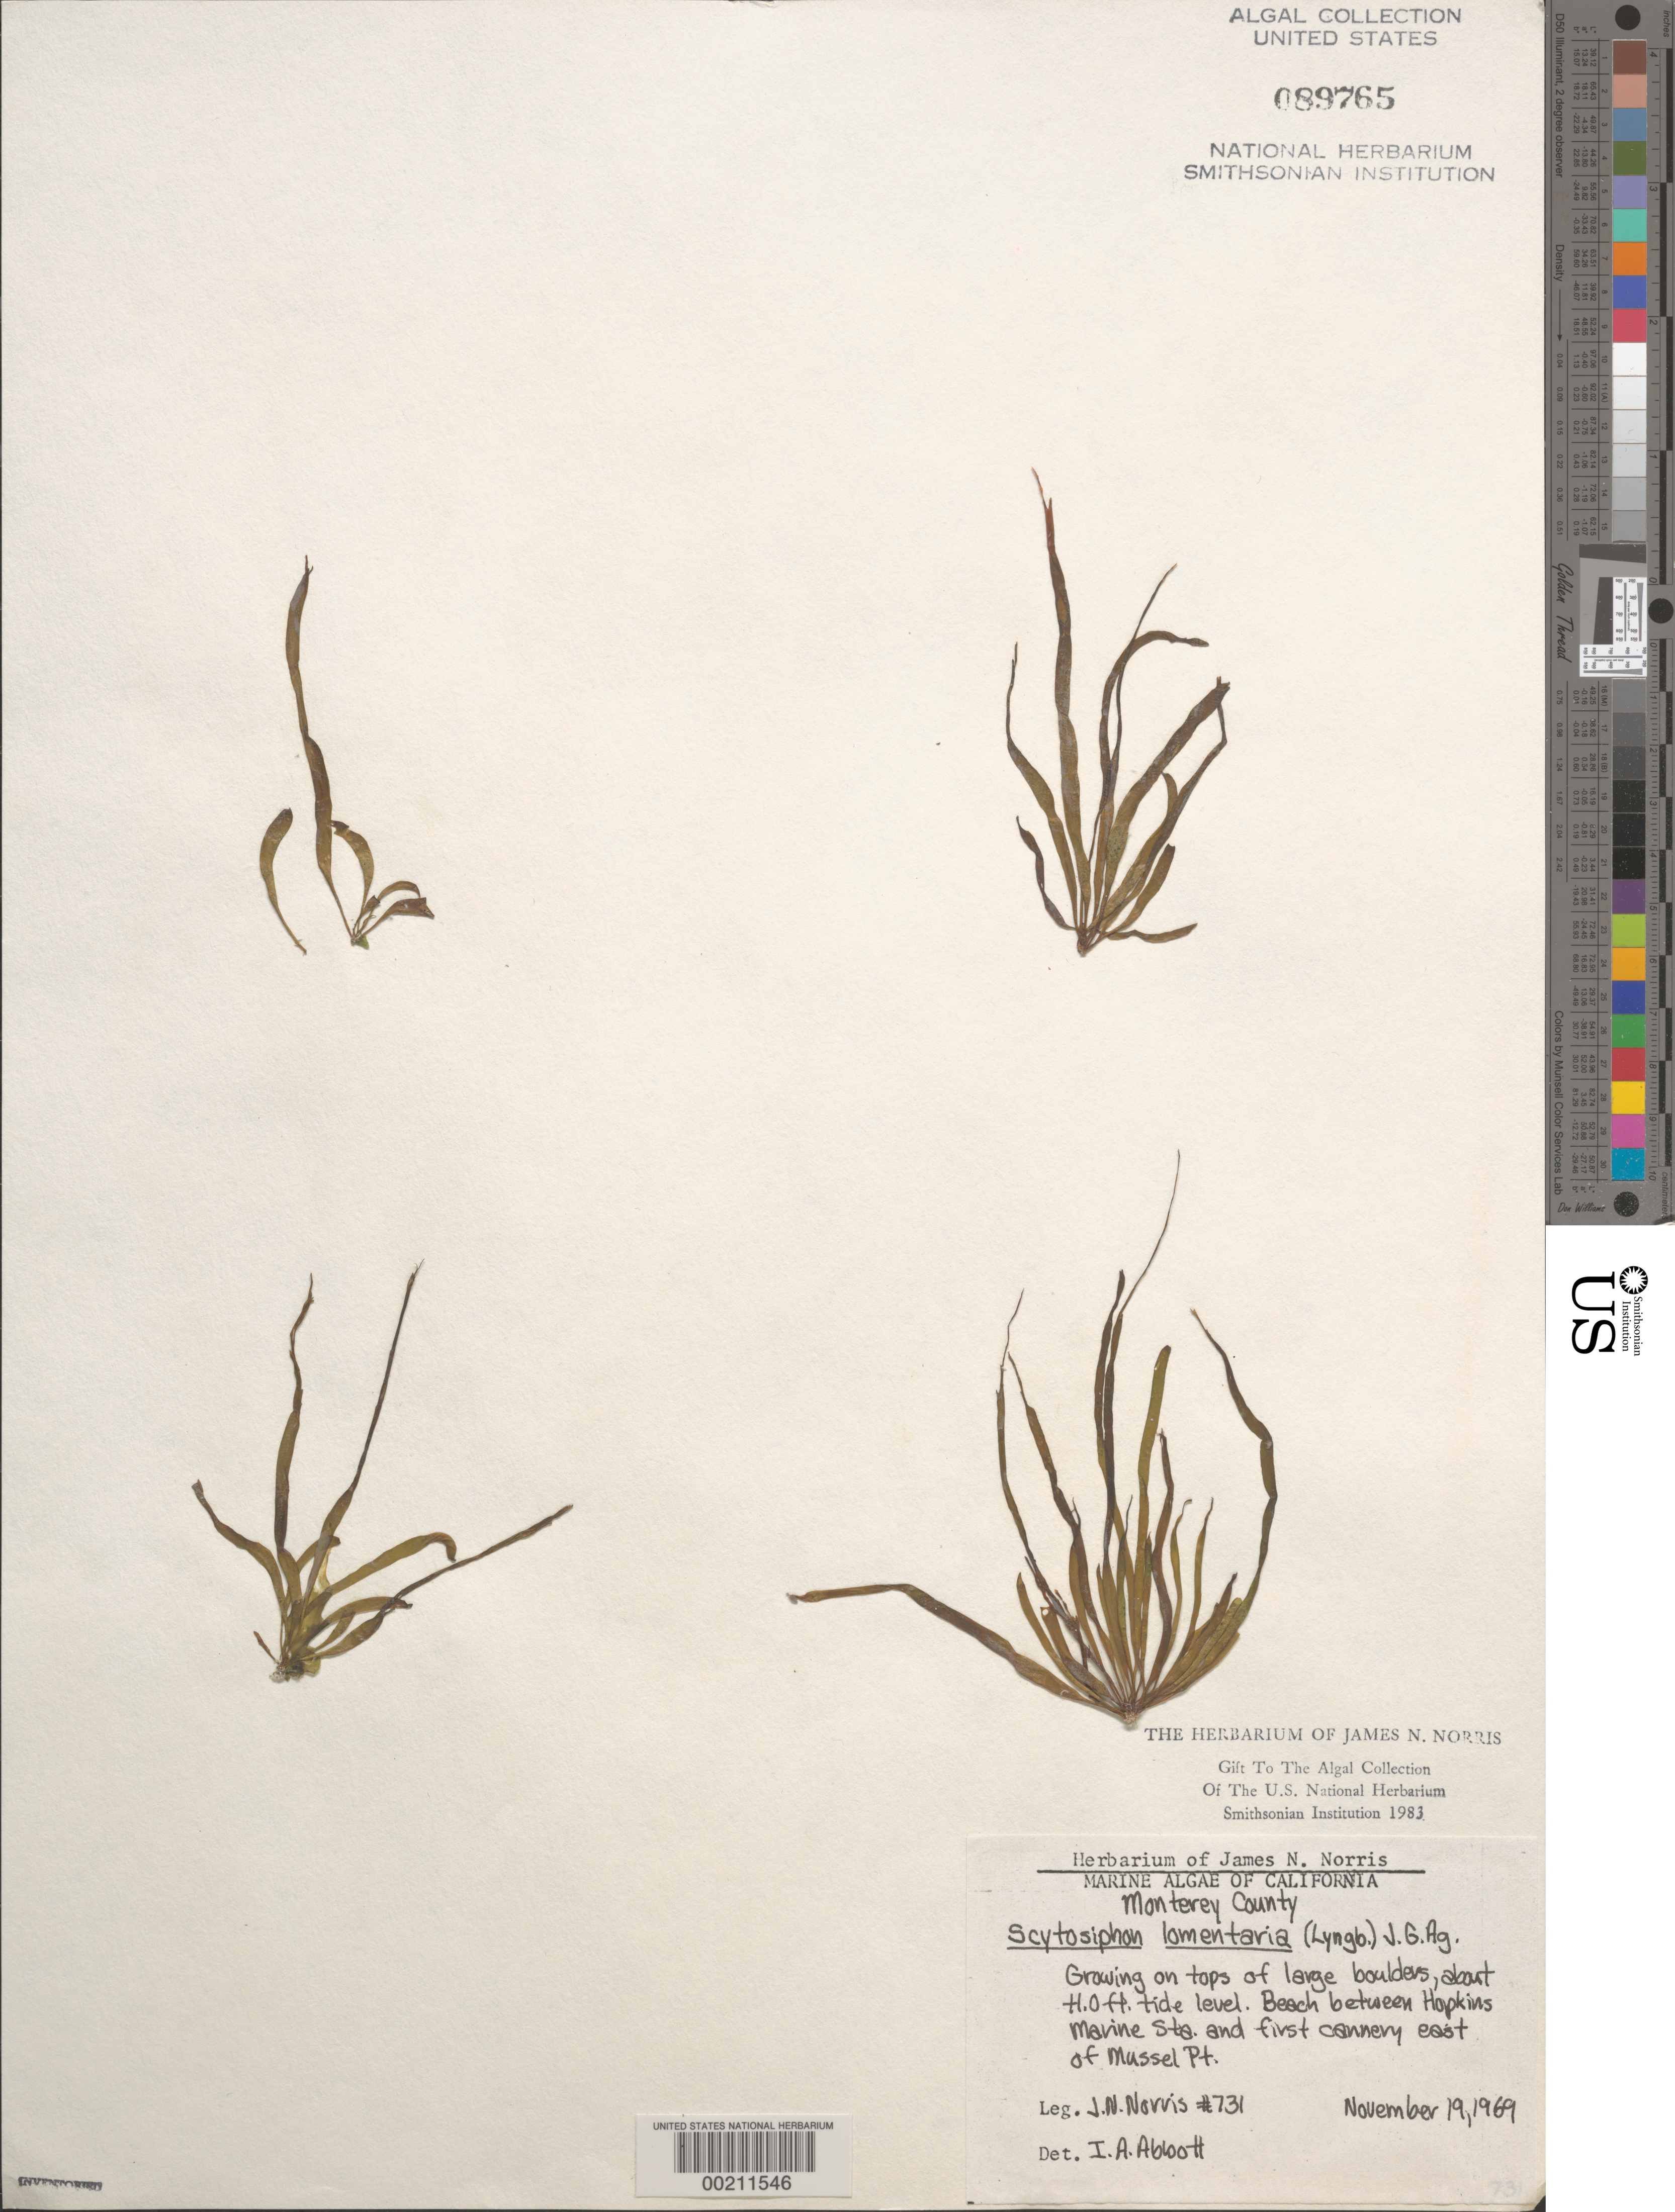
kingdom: Chromista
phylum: Ochrophyta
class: Phaeophyceae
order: Scytosiphonales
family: Scytosiphonaceae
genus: Scytosiphon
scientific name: Scytosiphon lomentaria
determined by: Abbott, Isabella A.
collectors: J. N. Norris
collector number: JN-731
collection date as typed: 19 Nov 1969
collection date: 1969-11-19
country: United States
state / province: California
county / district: Monterey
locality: East of Mussel Point, between Hopkins Marine Station and first cannery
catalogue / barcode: US 89765